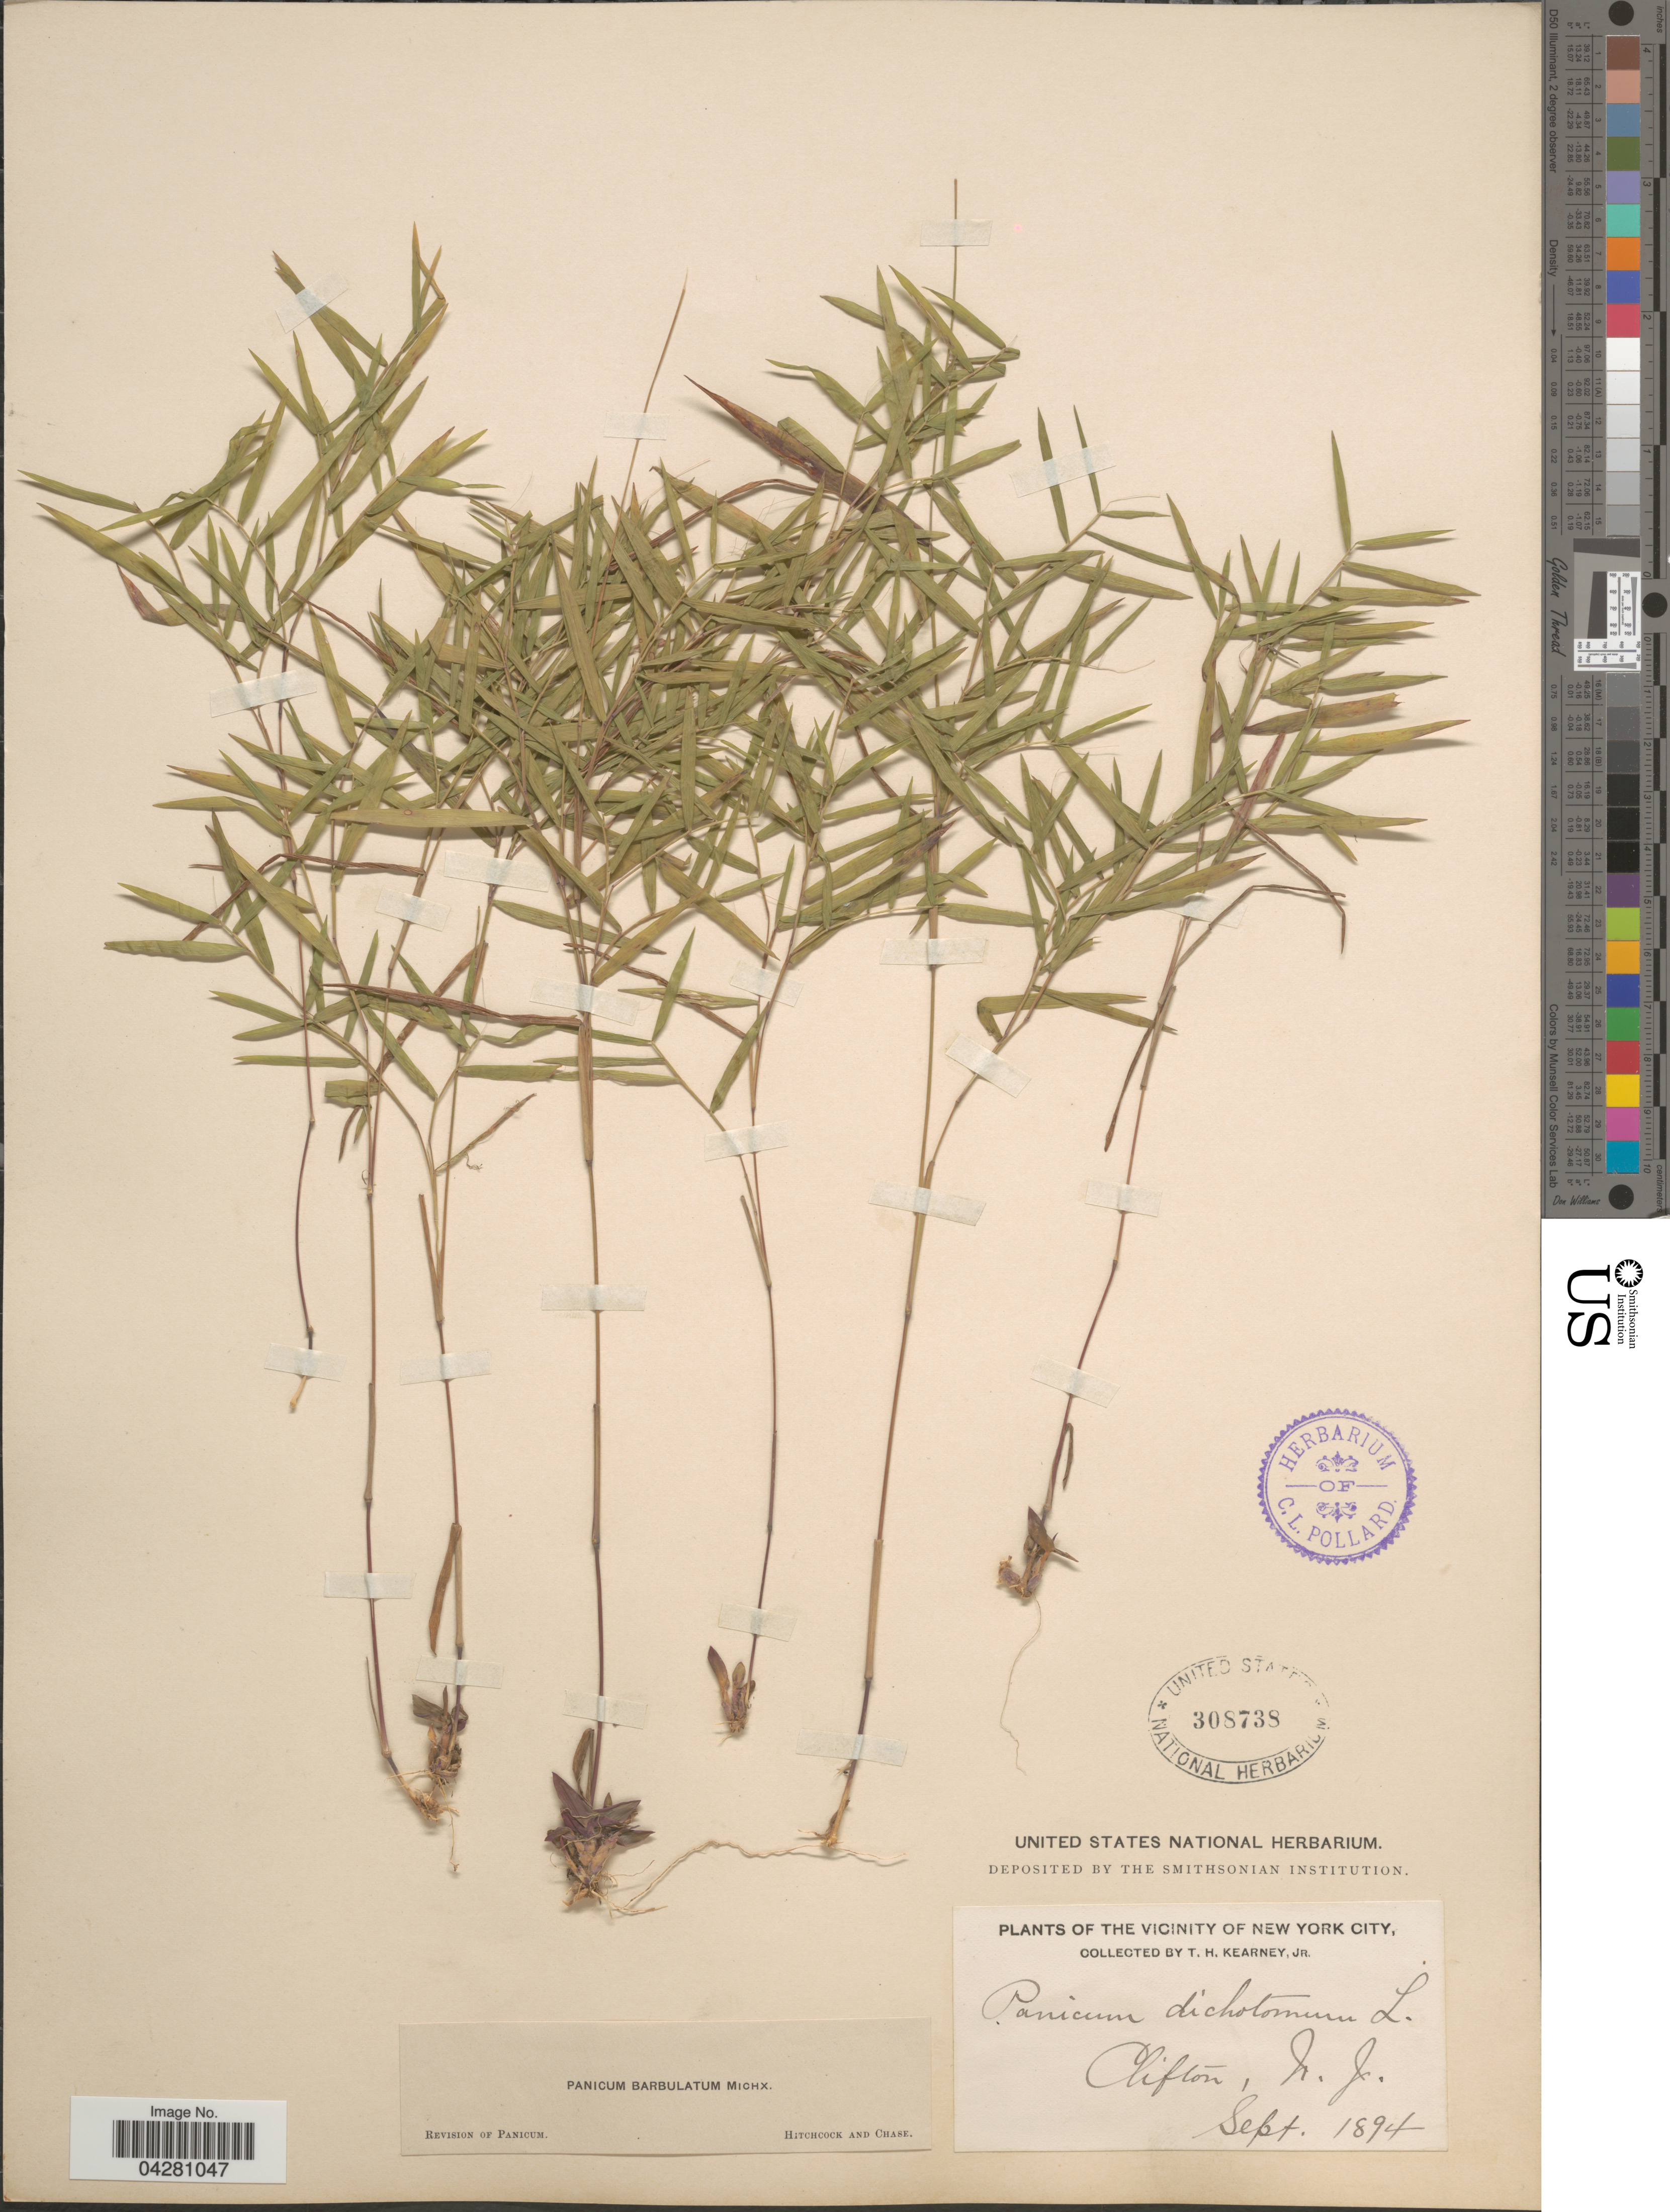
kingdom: Plantae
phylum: Tracheophyta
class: Liliopsida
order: Poales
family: Poaceae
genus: Dichanthelium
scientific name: Dichanthelium dichotomum var. dichotomum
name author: (L.) Gould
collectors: T. H. Kearney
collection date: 1894-09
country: United States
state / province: New Jersey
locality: The vicinity of New York City. Clifton.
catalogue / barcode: US 308738